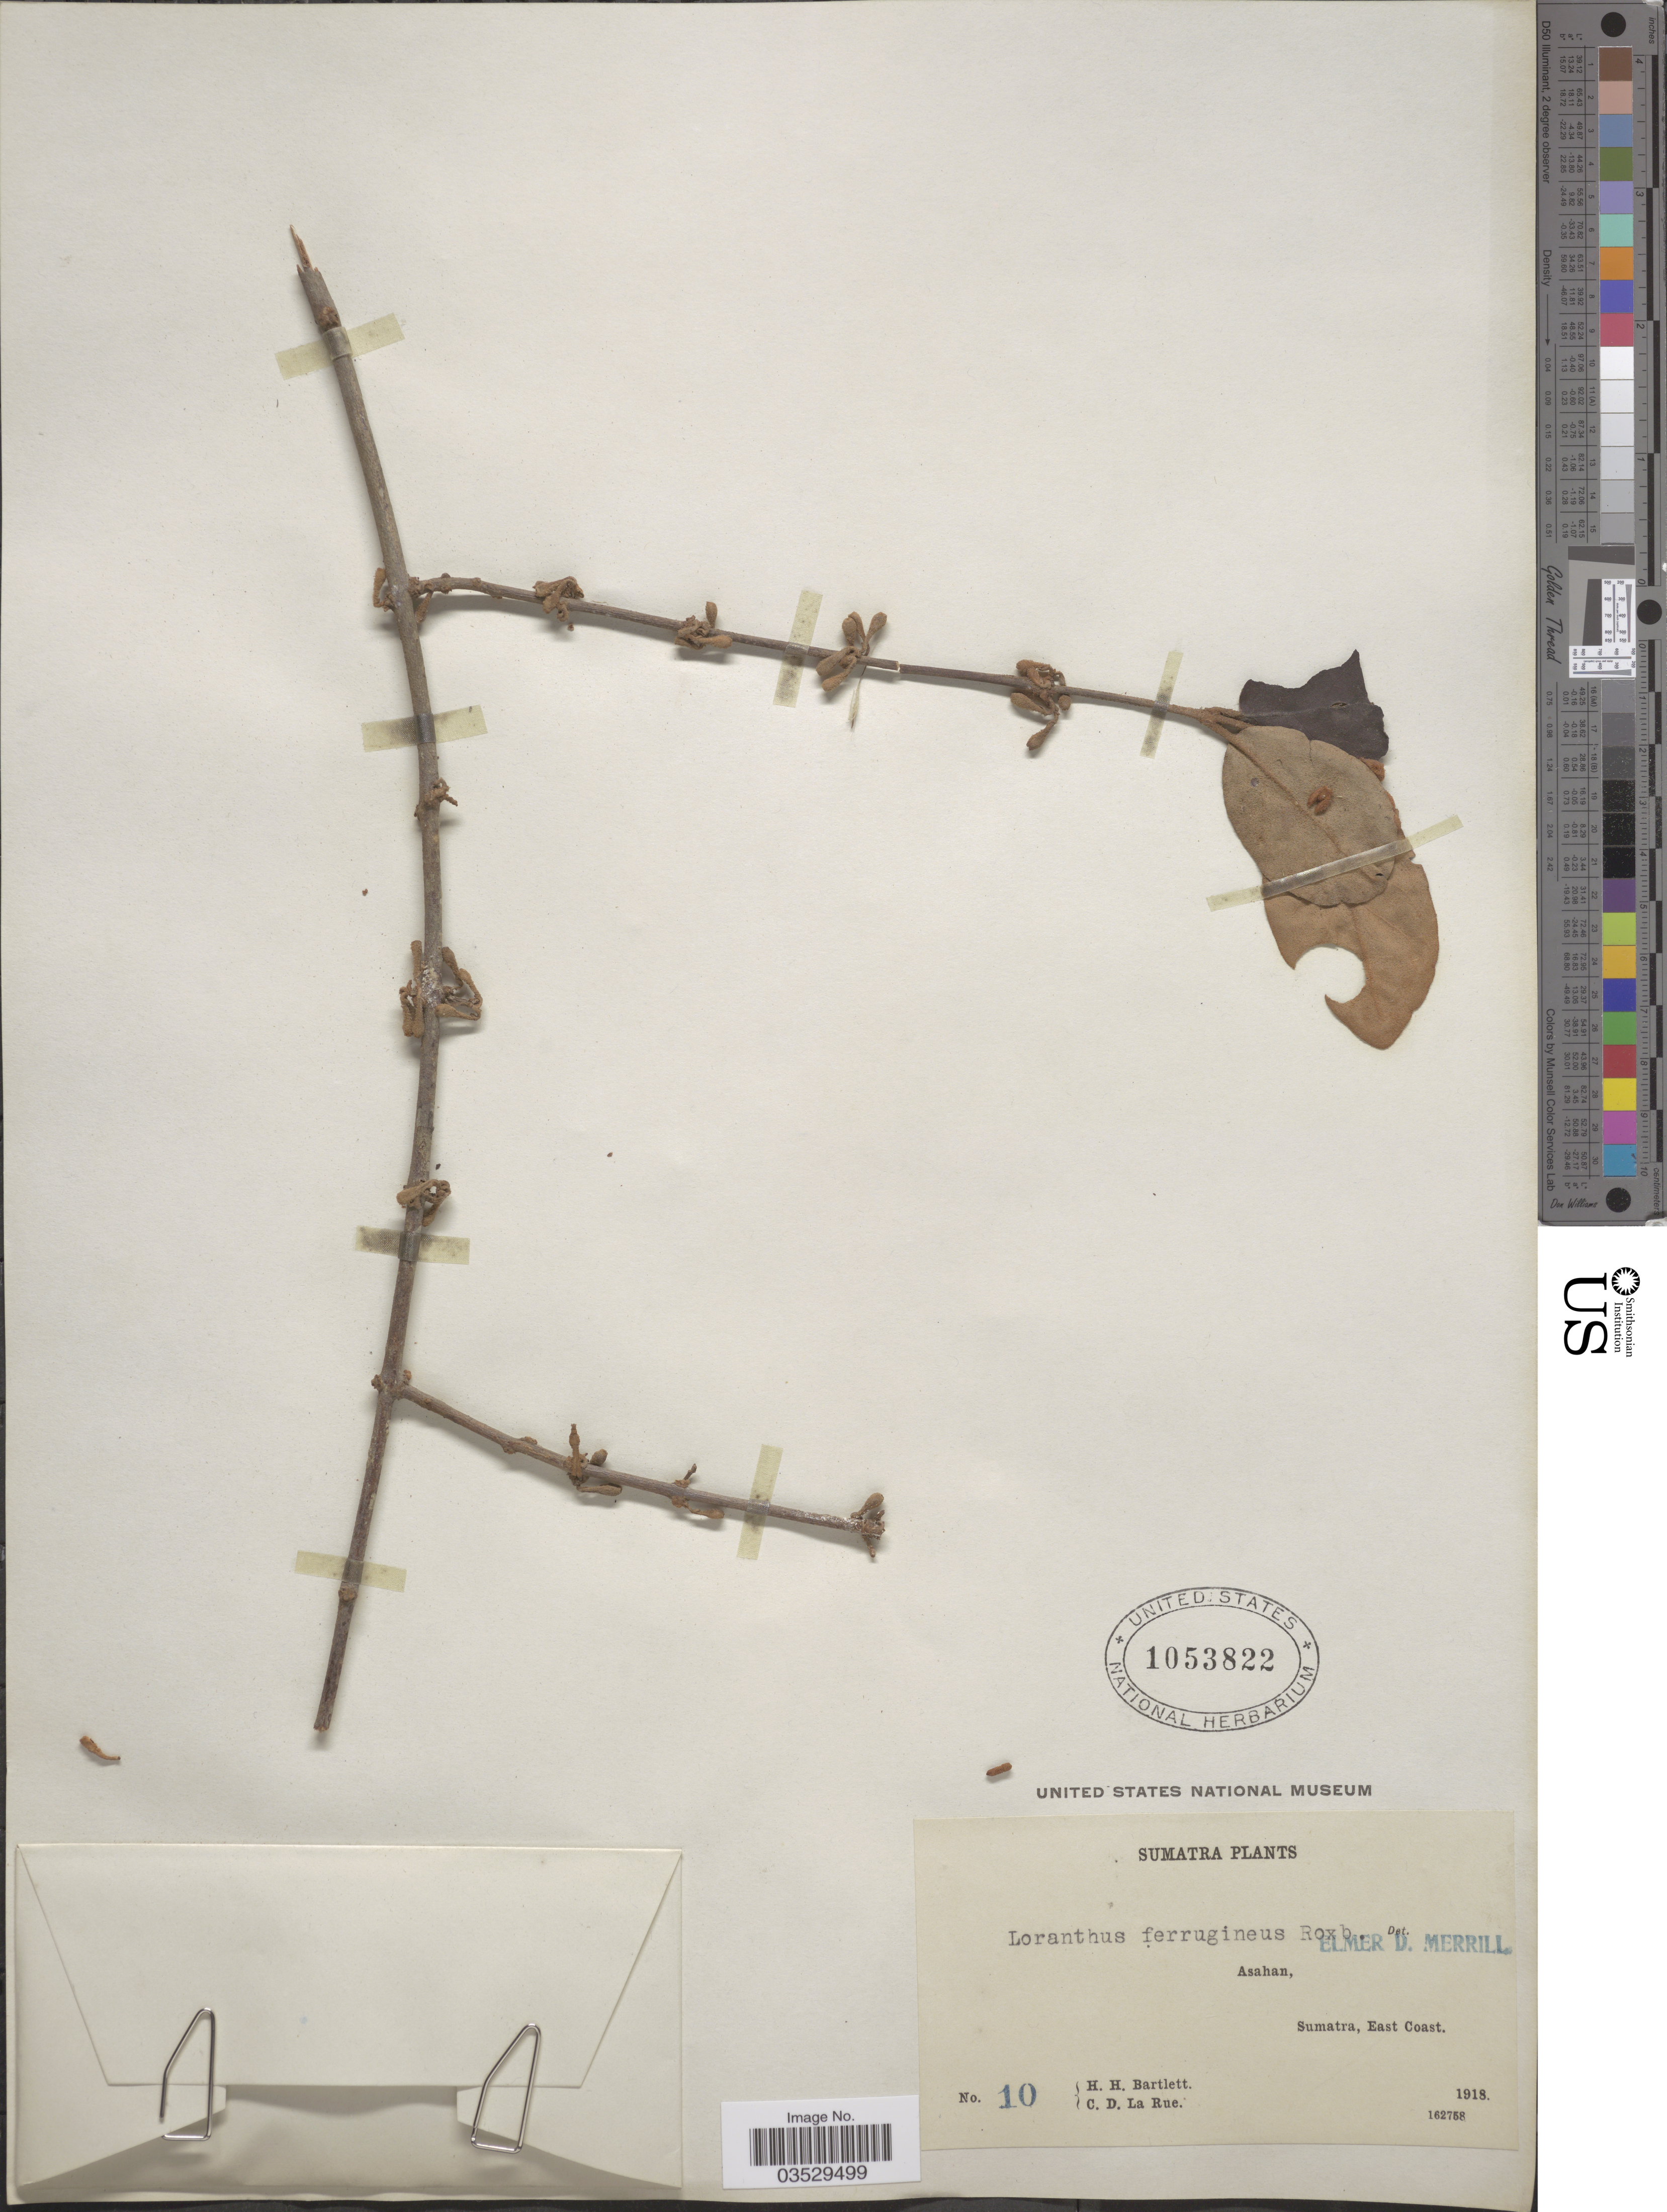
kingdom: Plantae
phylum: Tracheophyta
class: Magnoliopsida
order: Santalales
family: Loranthaceae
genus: Scurrula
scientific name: Scurrula ferruginea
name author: (Jack) Danser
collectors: H. H. Bartlett & C. La Rue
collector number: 10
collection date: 1918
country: Indonesia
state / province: Sumatra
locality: Asahan, East Coast.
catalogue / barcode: US 1053822